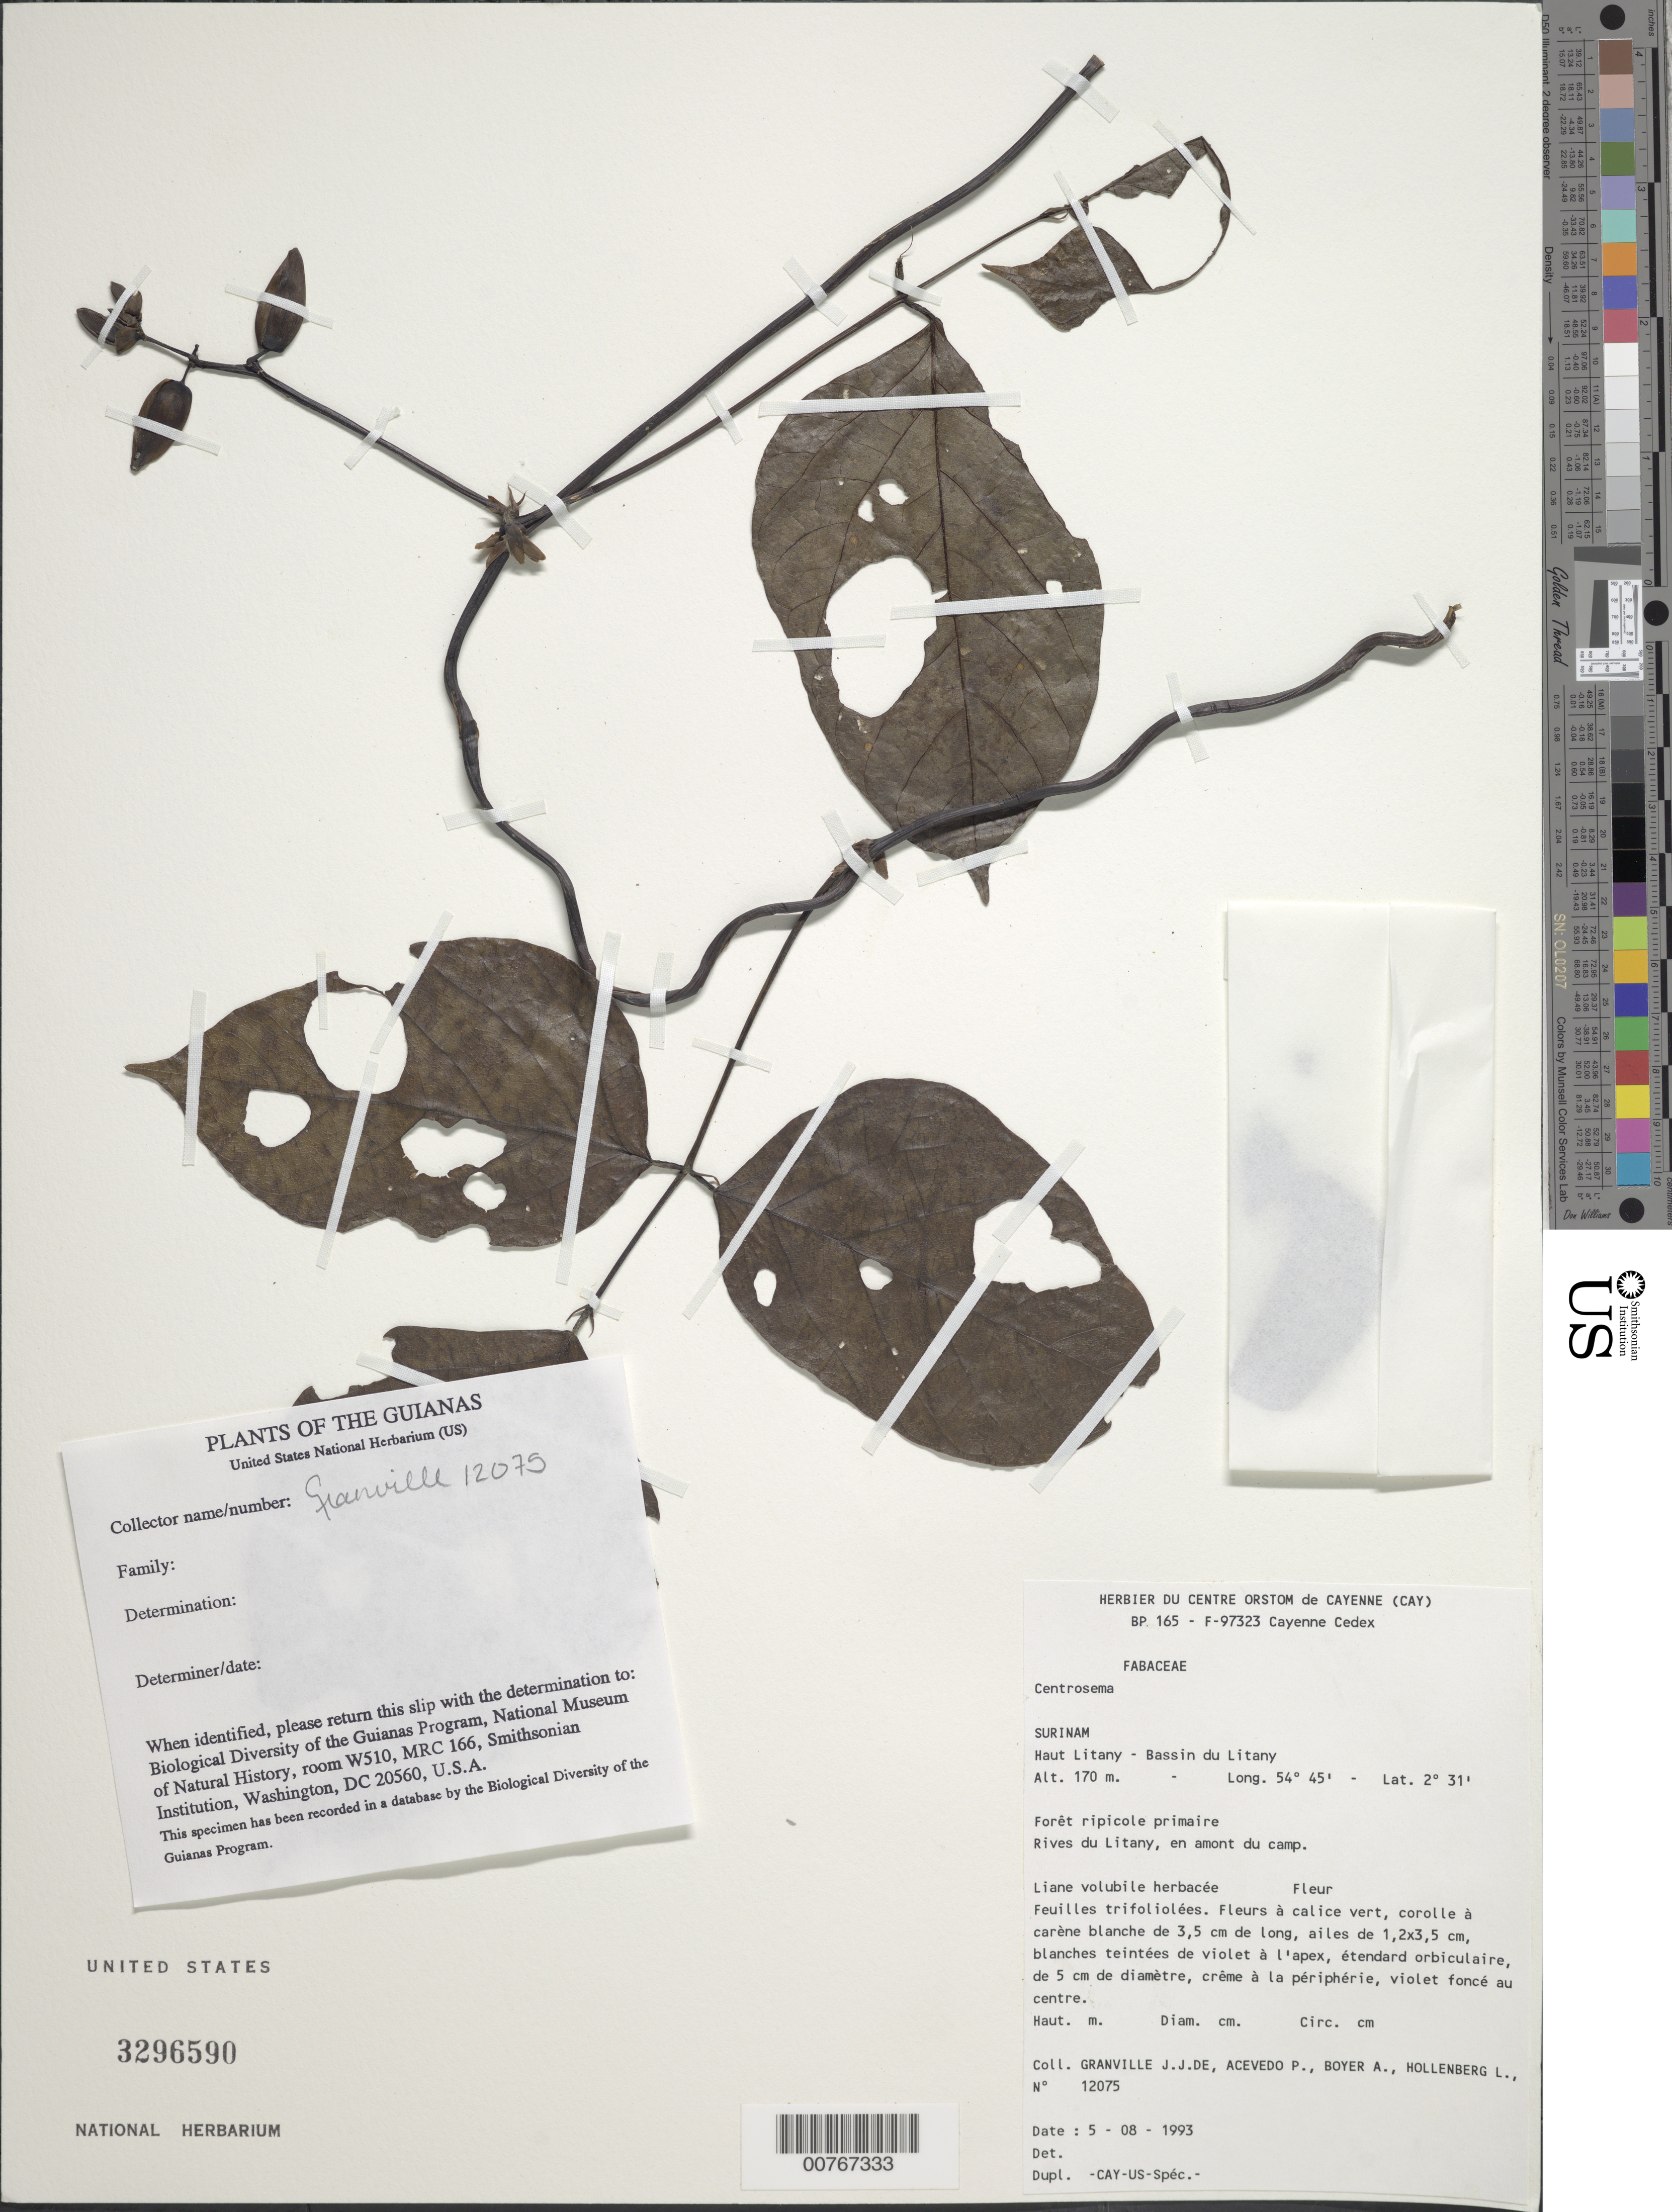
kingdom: Plantae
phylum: Tracheophyta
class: Magnoliopsida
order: Fabales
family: Fabaceae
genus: Centrosema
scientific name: Centrosema sp.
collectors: J.-J. de Granville, P. Acevedo-Rodr., A. Boyer & L. Hollenberg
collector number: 12075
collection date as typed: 5-Aug-93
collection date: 1993-08-05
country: Suriname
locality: Haut Litany, Bassin du Litany, rives du Litany, en amont du camp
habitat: Primary riparian forest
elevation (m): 170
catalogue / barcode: US 3296590